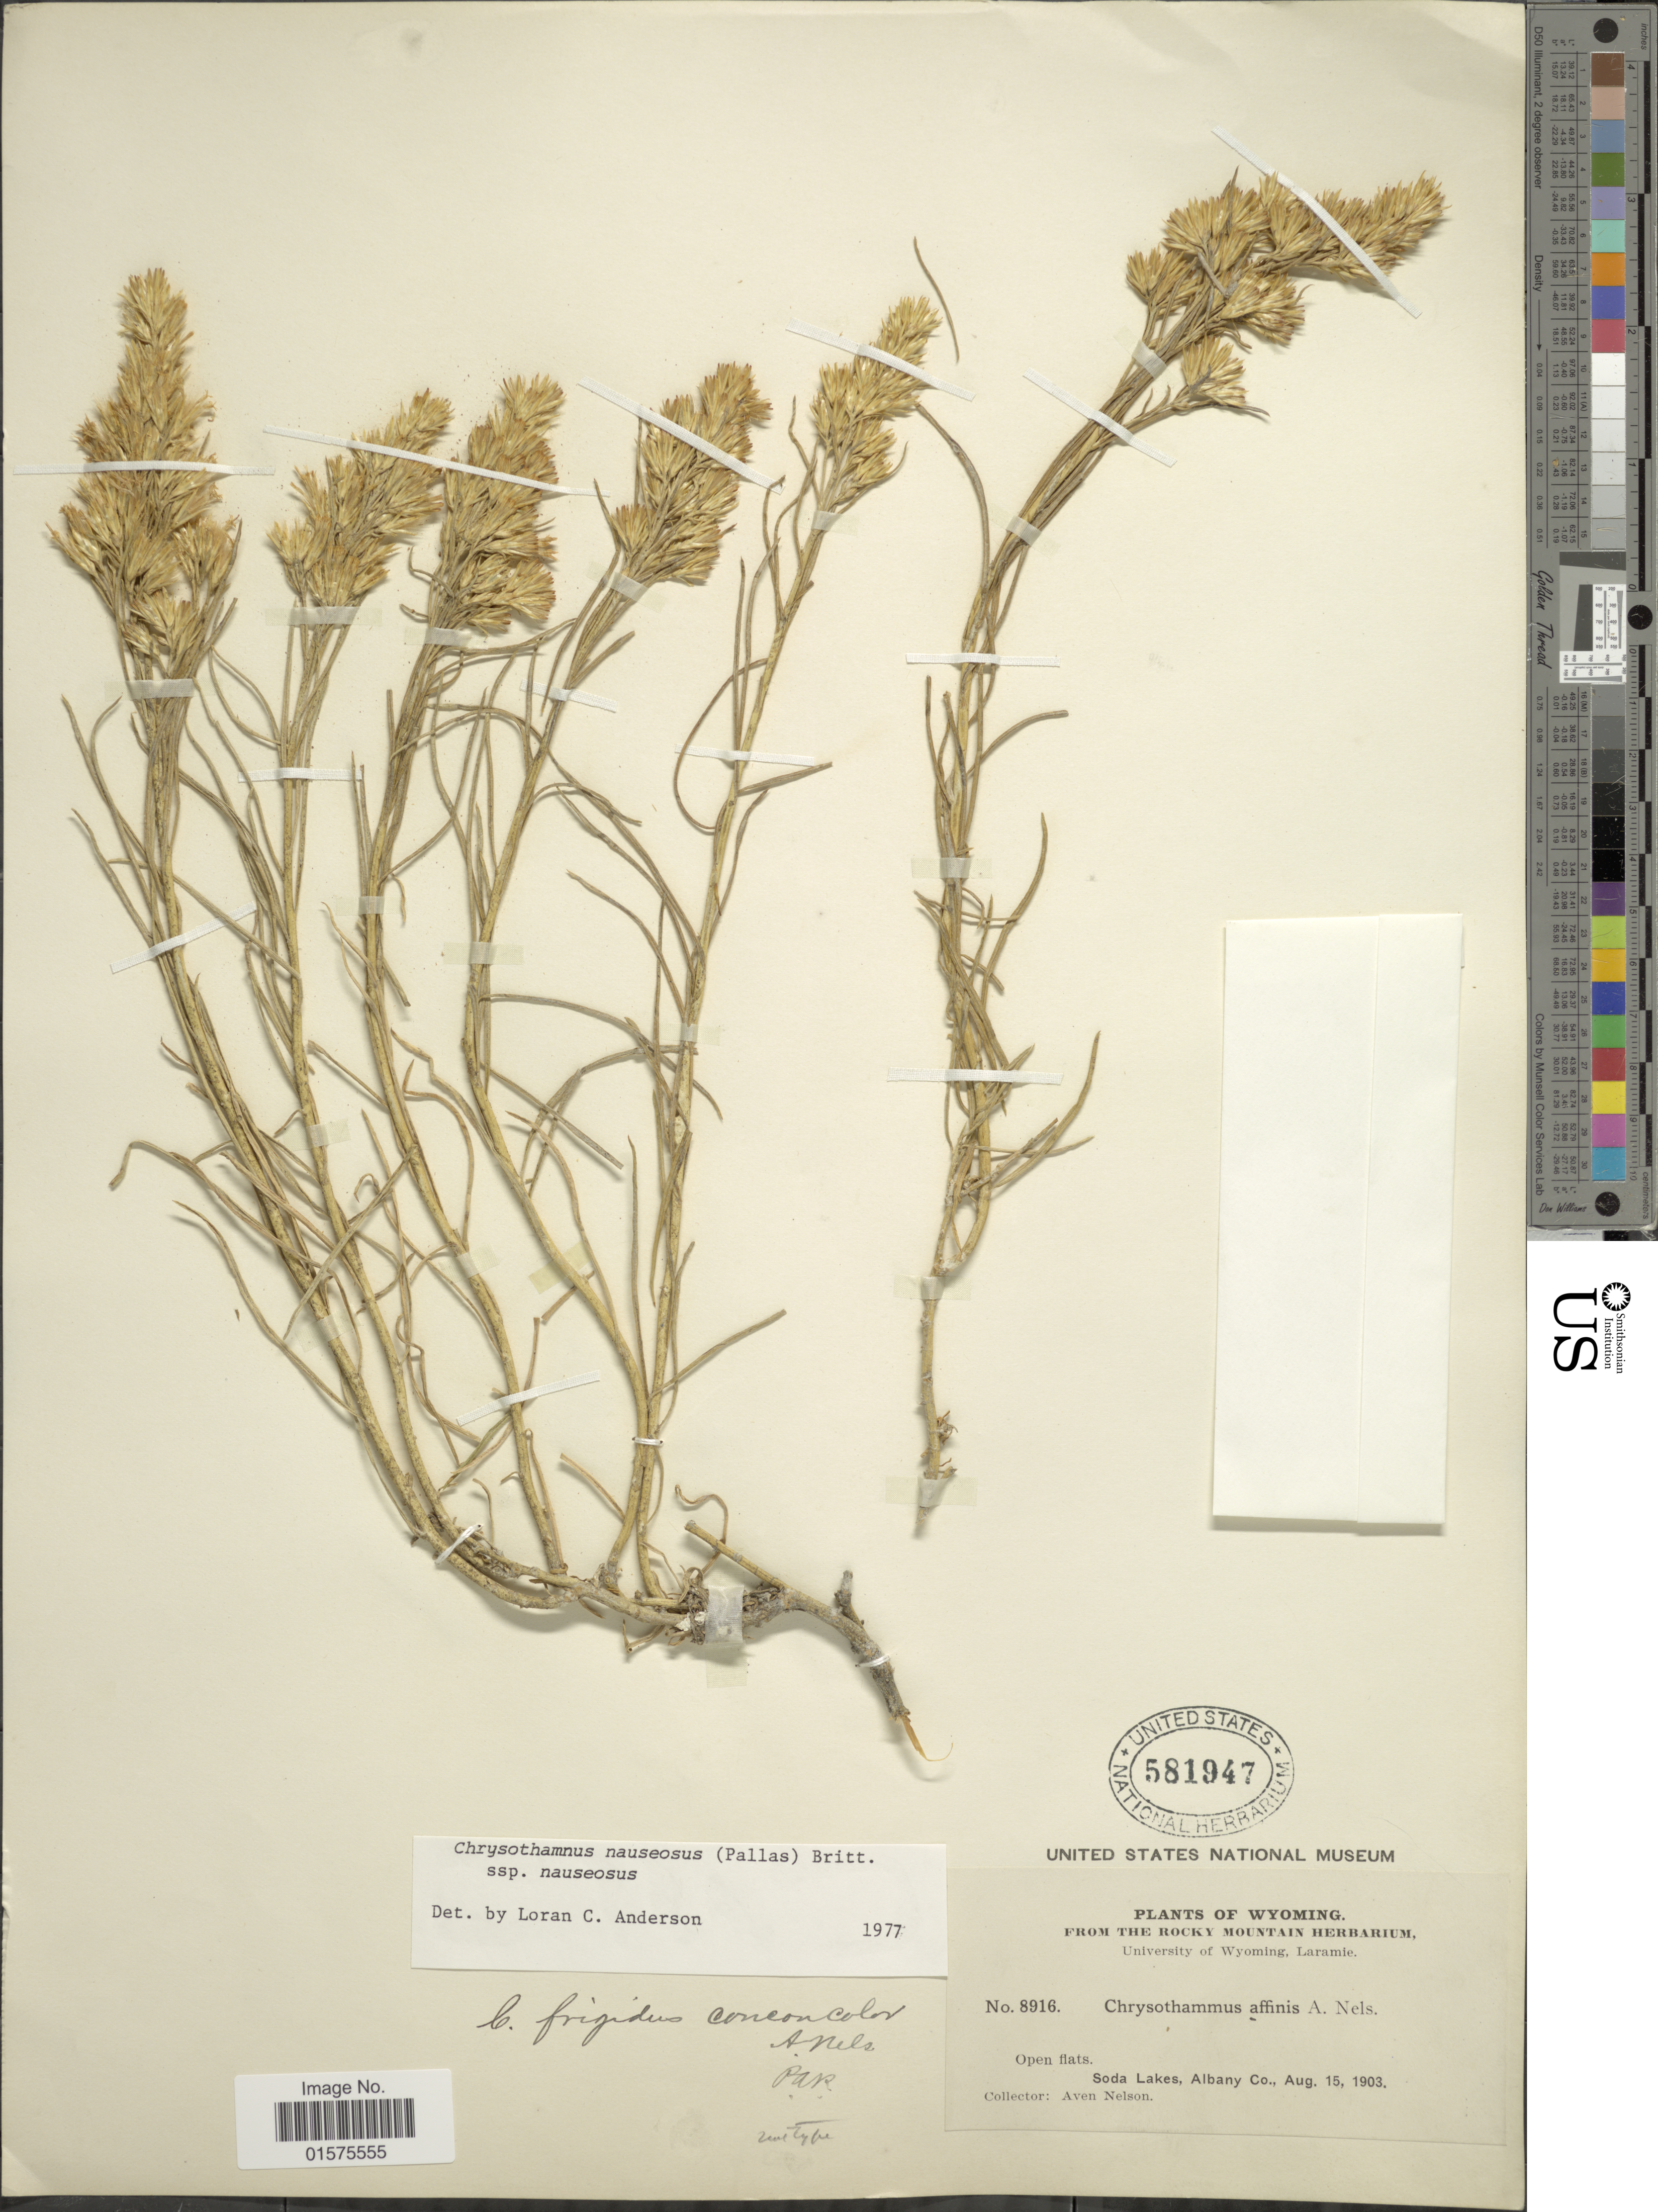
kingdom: Plantae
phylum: Tracheophyta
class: Magnoliopsida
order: Asterales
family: Asteraceae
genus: Ericameria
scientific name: Ericameria nauseosa var. nauseosa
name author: (Pall. ex Pursh) G.L. Nesom & G.I. Baird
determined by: Urbatsch, Lowell E., Curator (LSU), Louisiana State University (UNITED STATES)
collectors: A. Nelson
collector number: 8916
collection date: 1903-08-15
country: United States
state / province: Wyoming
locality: Soda Lakes, Albany Co.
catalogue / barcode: US 581947